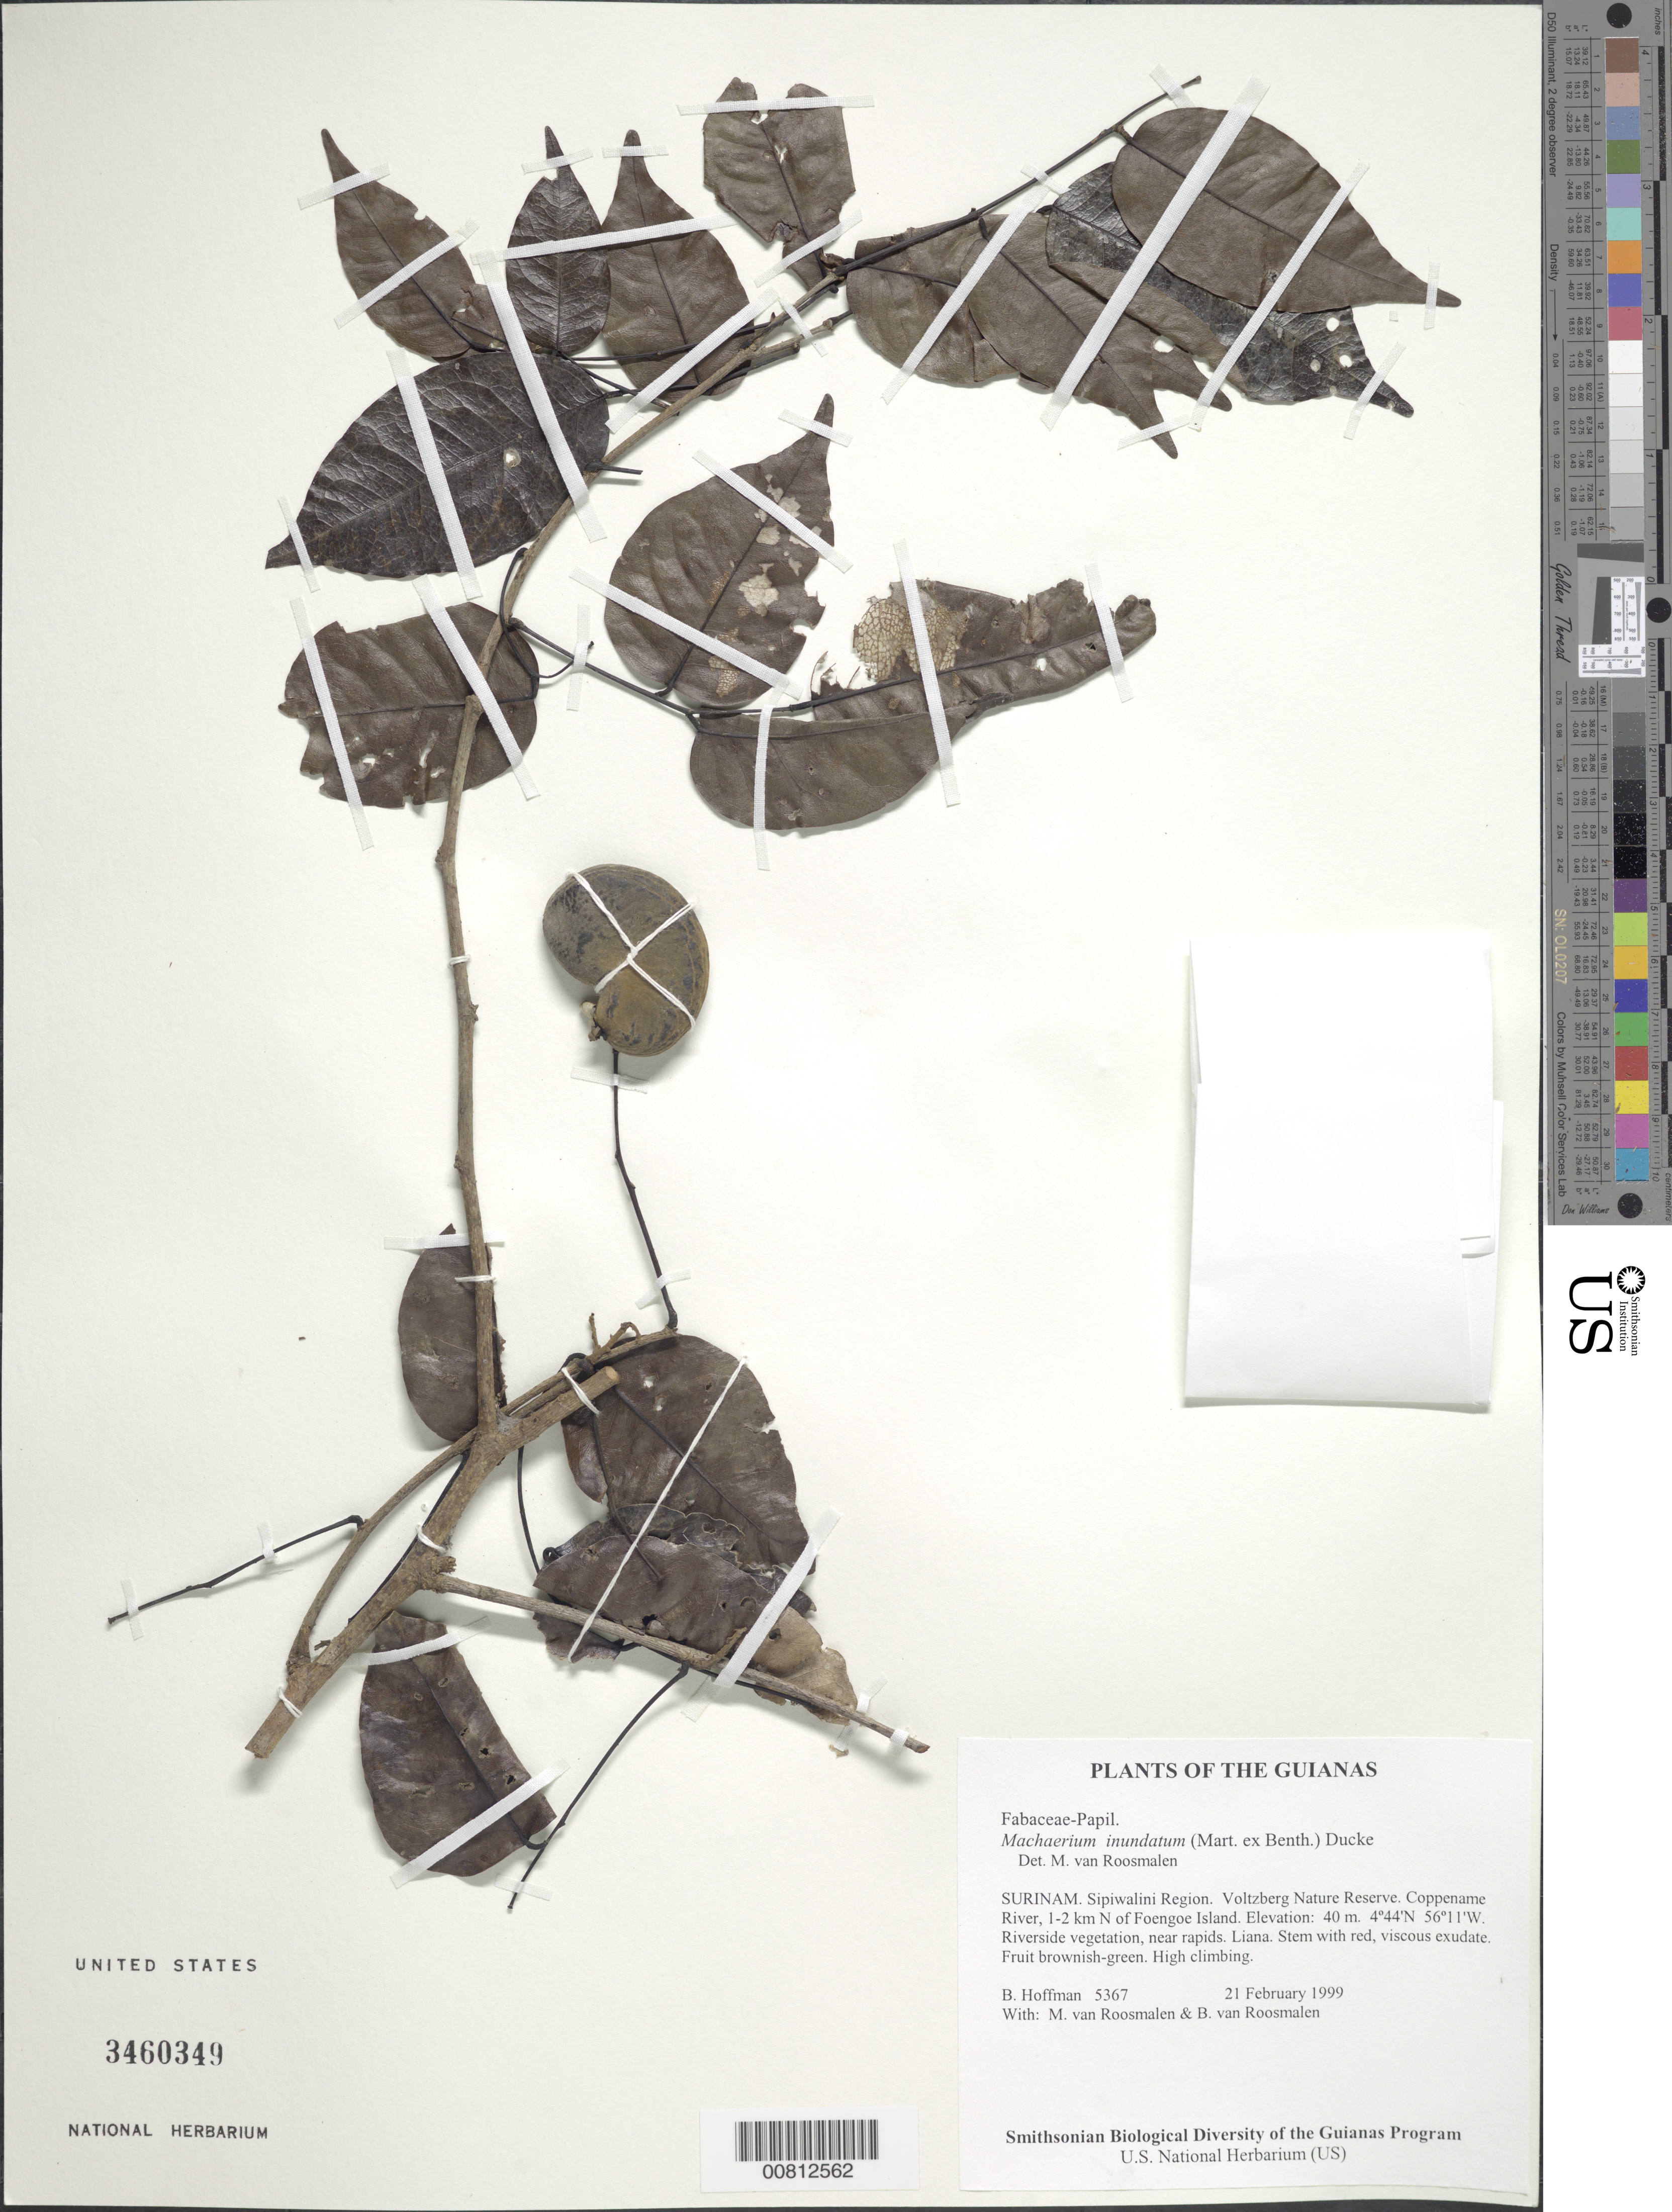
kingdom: Plantae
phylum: Tracheophyta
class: Magnoliopsida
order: Fabales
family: Fabaceae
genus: Machaerium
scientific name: Machaerium lunatum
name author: (L. f.) Ducke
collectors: B. Hoffman, M. Roosmalen & B. Van Roosmalen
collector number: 5367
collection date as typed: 21 February 1999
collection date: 1999-02-21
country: Suriname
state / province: Sipaliwini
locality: Voltzberg Nature Reserve. Coppename River, 1-2 km N of Foengoe Island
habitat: Riverside vegetation, near rapids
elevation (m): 40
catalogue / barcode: US 3460349